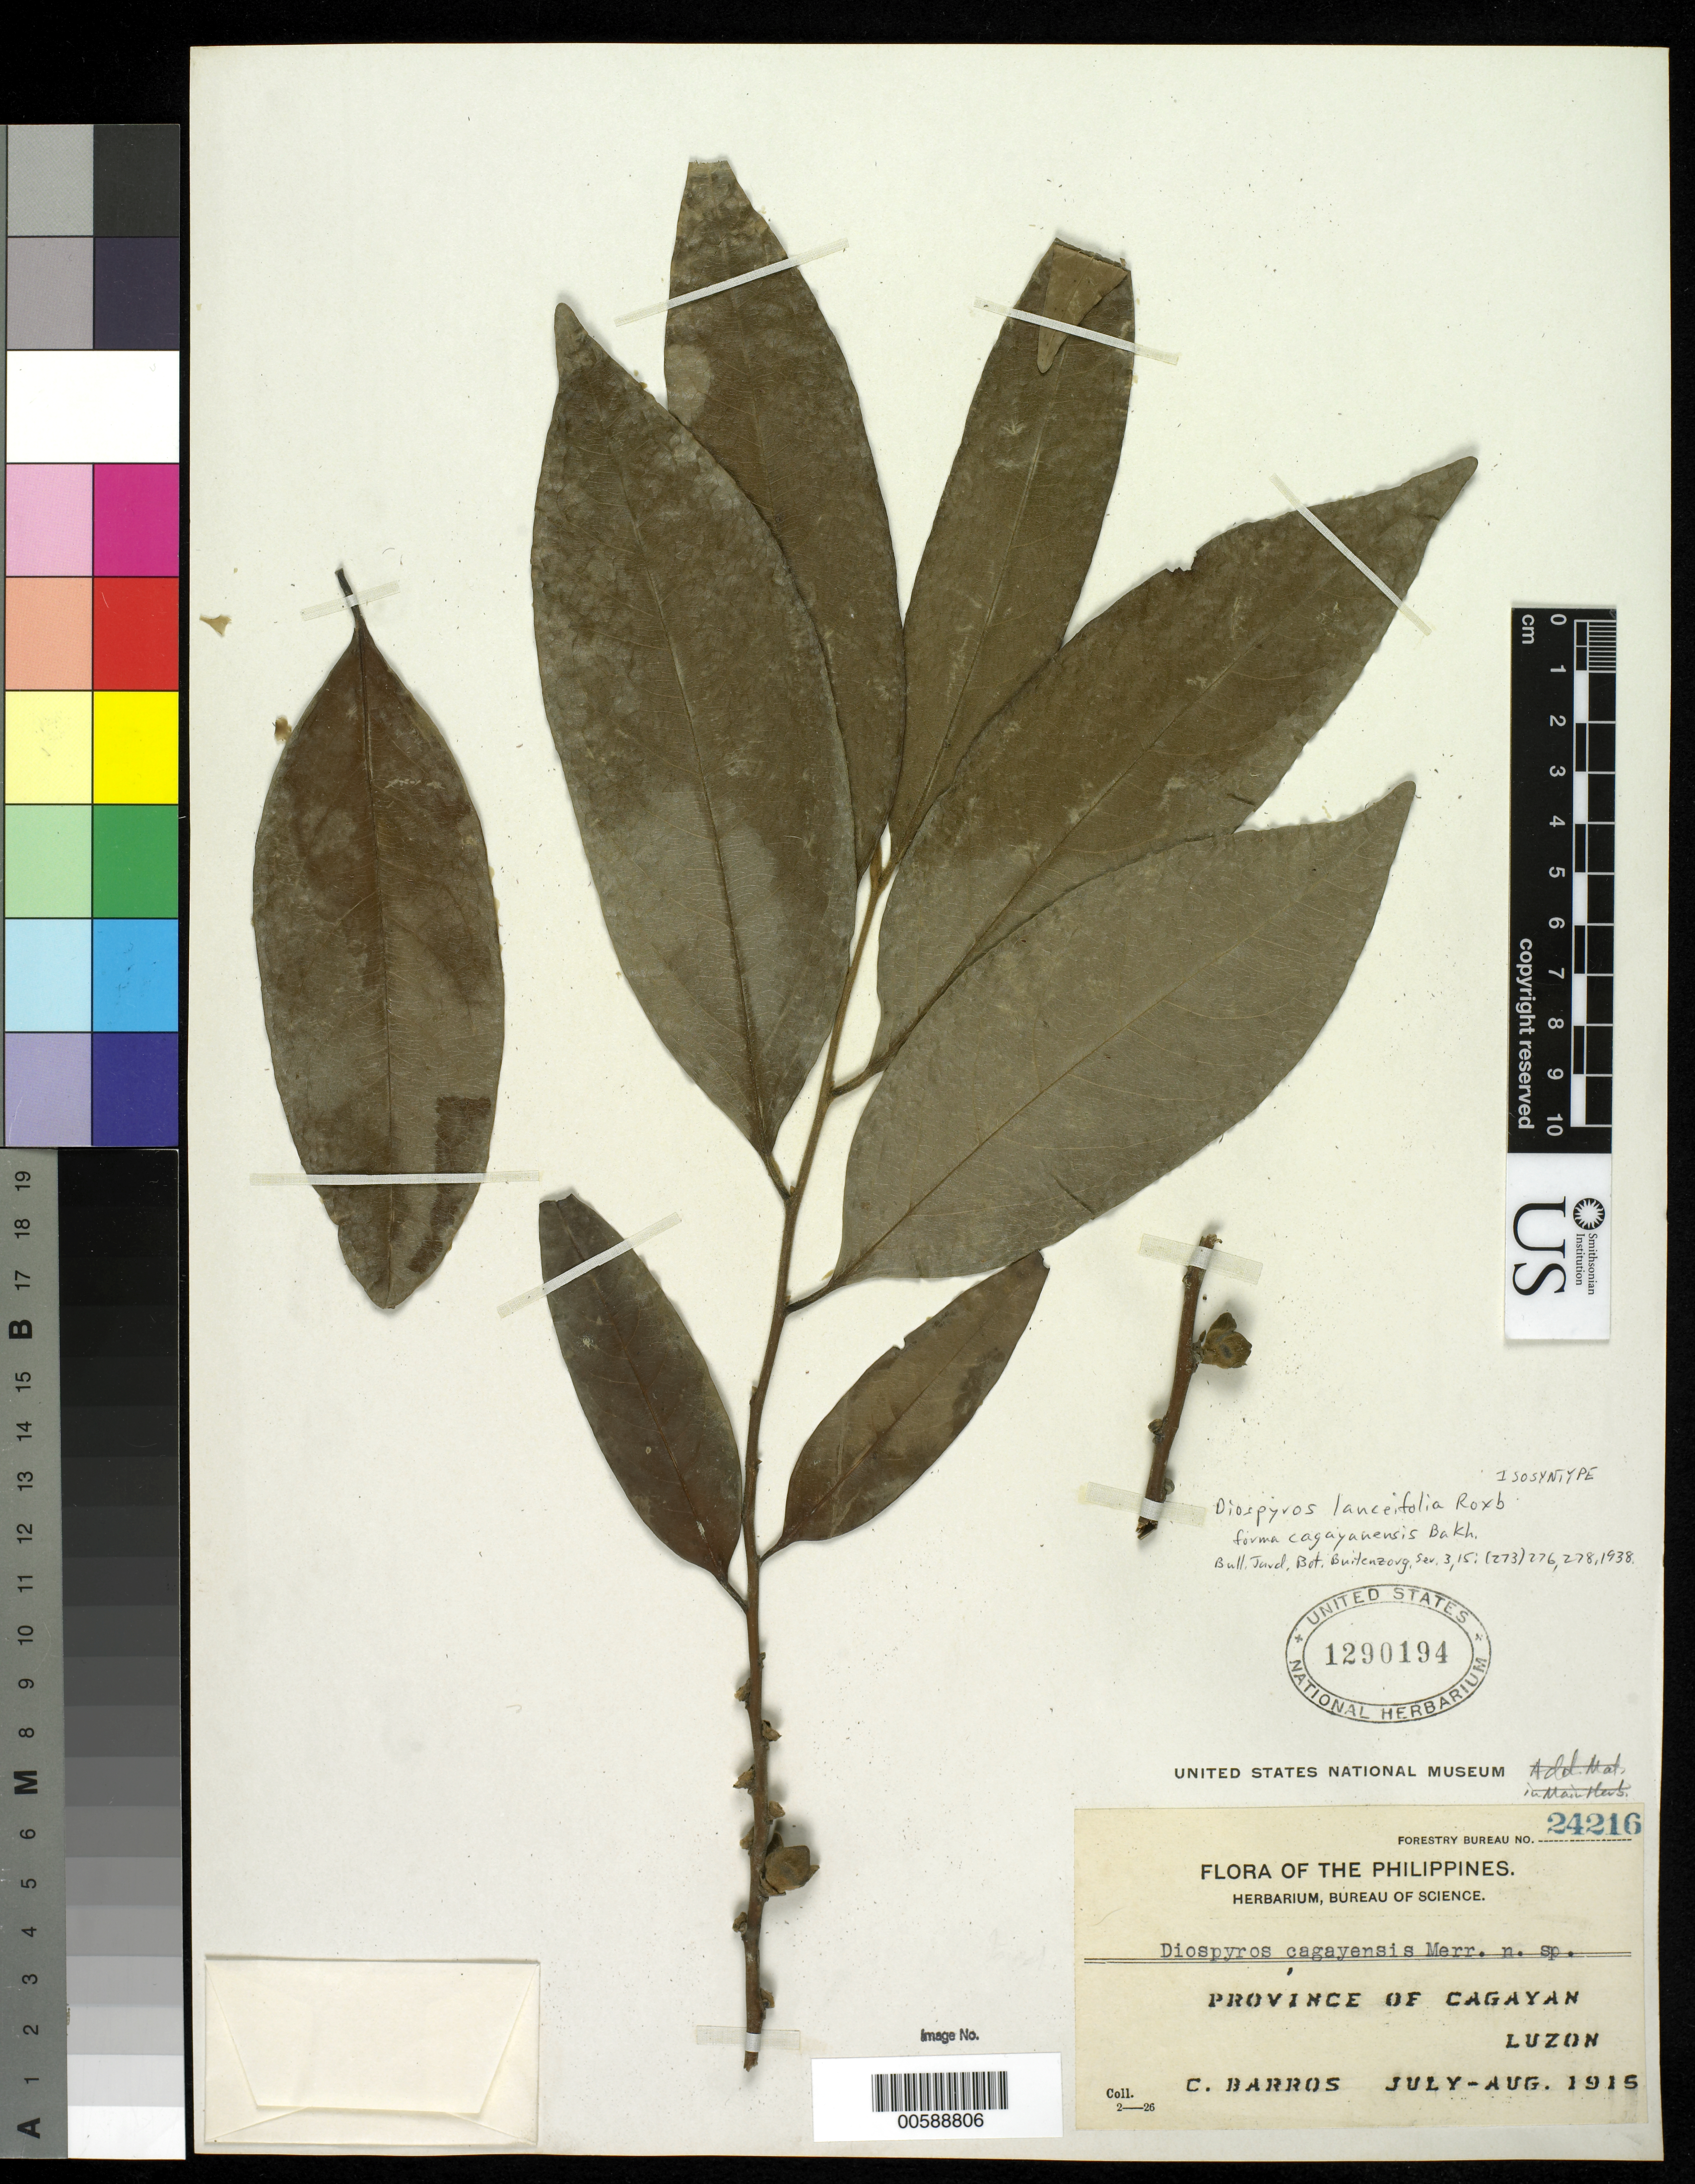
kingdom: Plantae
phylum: Tracheophyta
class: Magnoliopsida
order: Ericales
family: Ebenaceae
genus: Diospyros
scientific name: Diospyros lanceifolia f. cagayanensis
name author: Bakh.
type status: Isosyntype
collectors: C. Barros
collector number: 24216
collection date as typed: Jul 1915 to -- Aug 1915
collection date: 1915-07/1915-08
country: Philippines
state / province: Cagayan Valley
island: Luzon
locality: Cagayan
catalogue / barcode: US 1290194